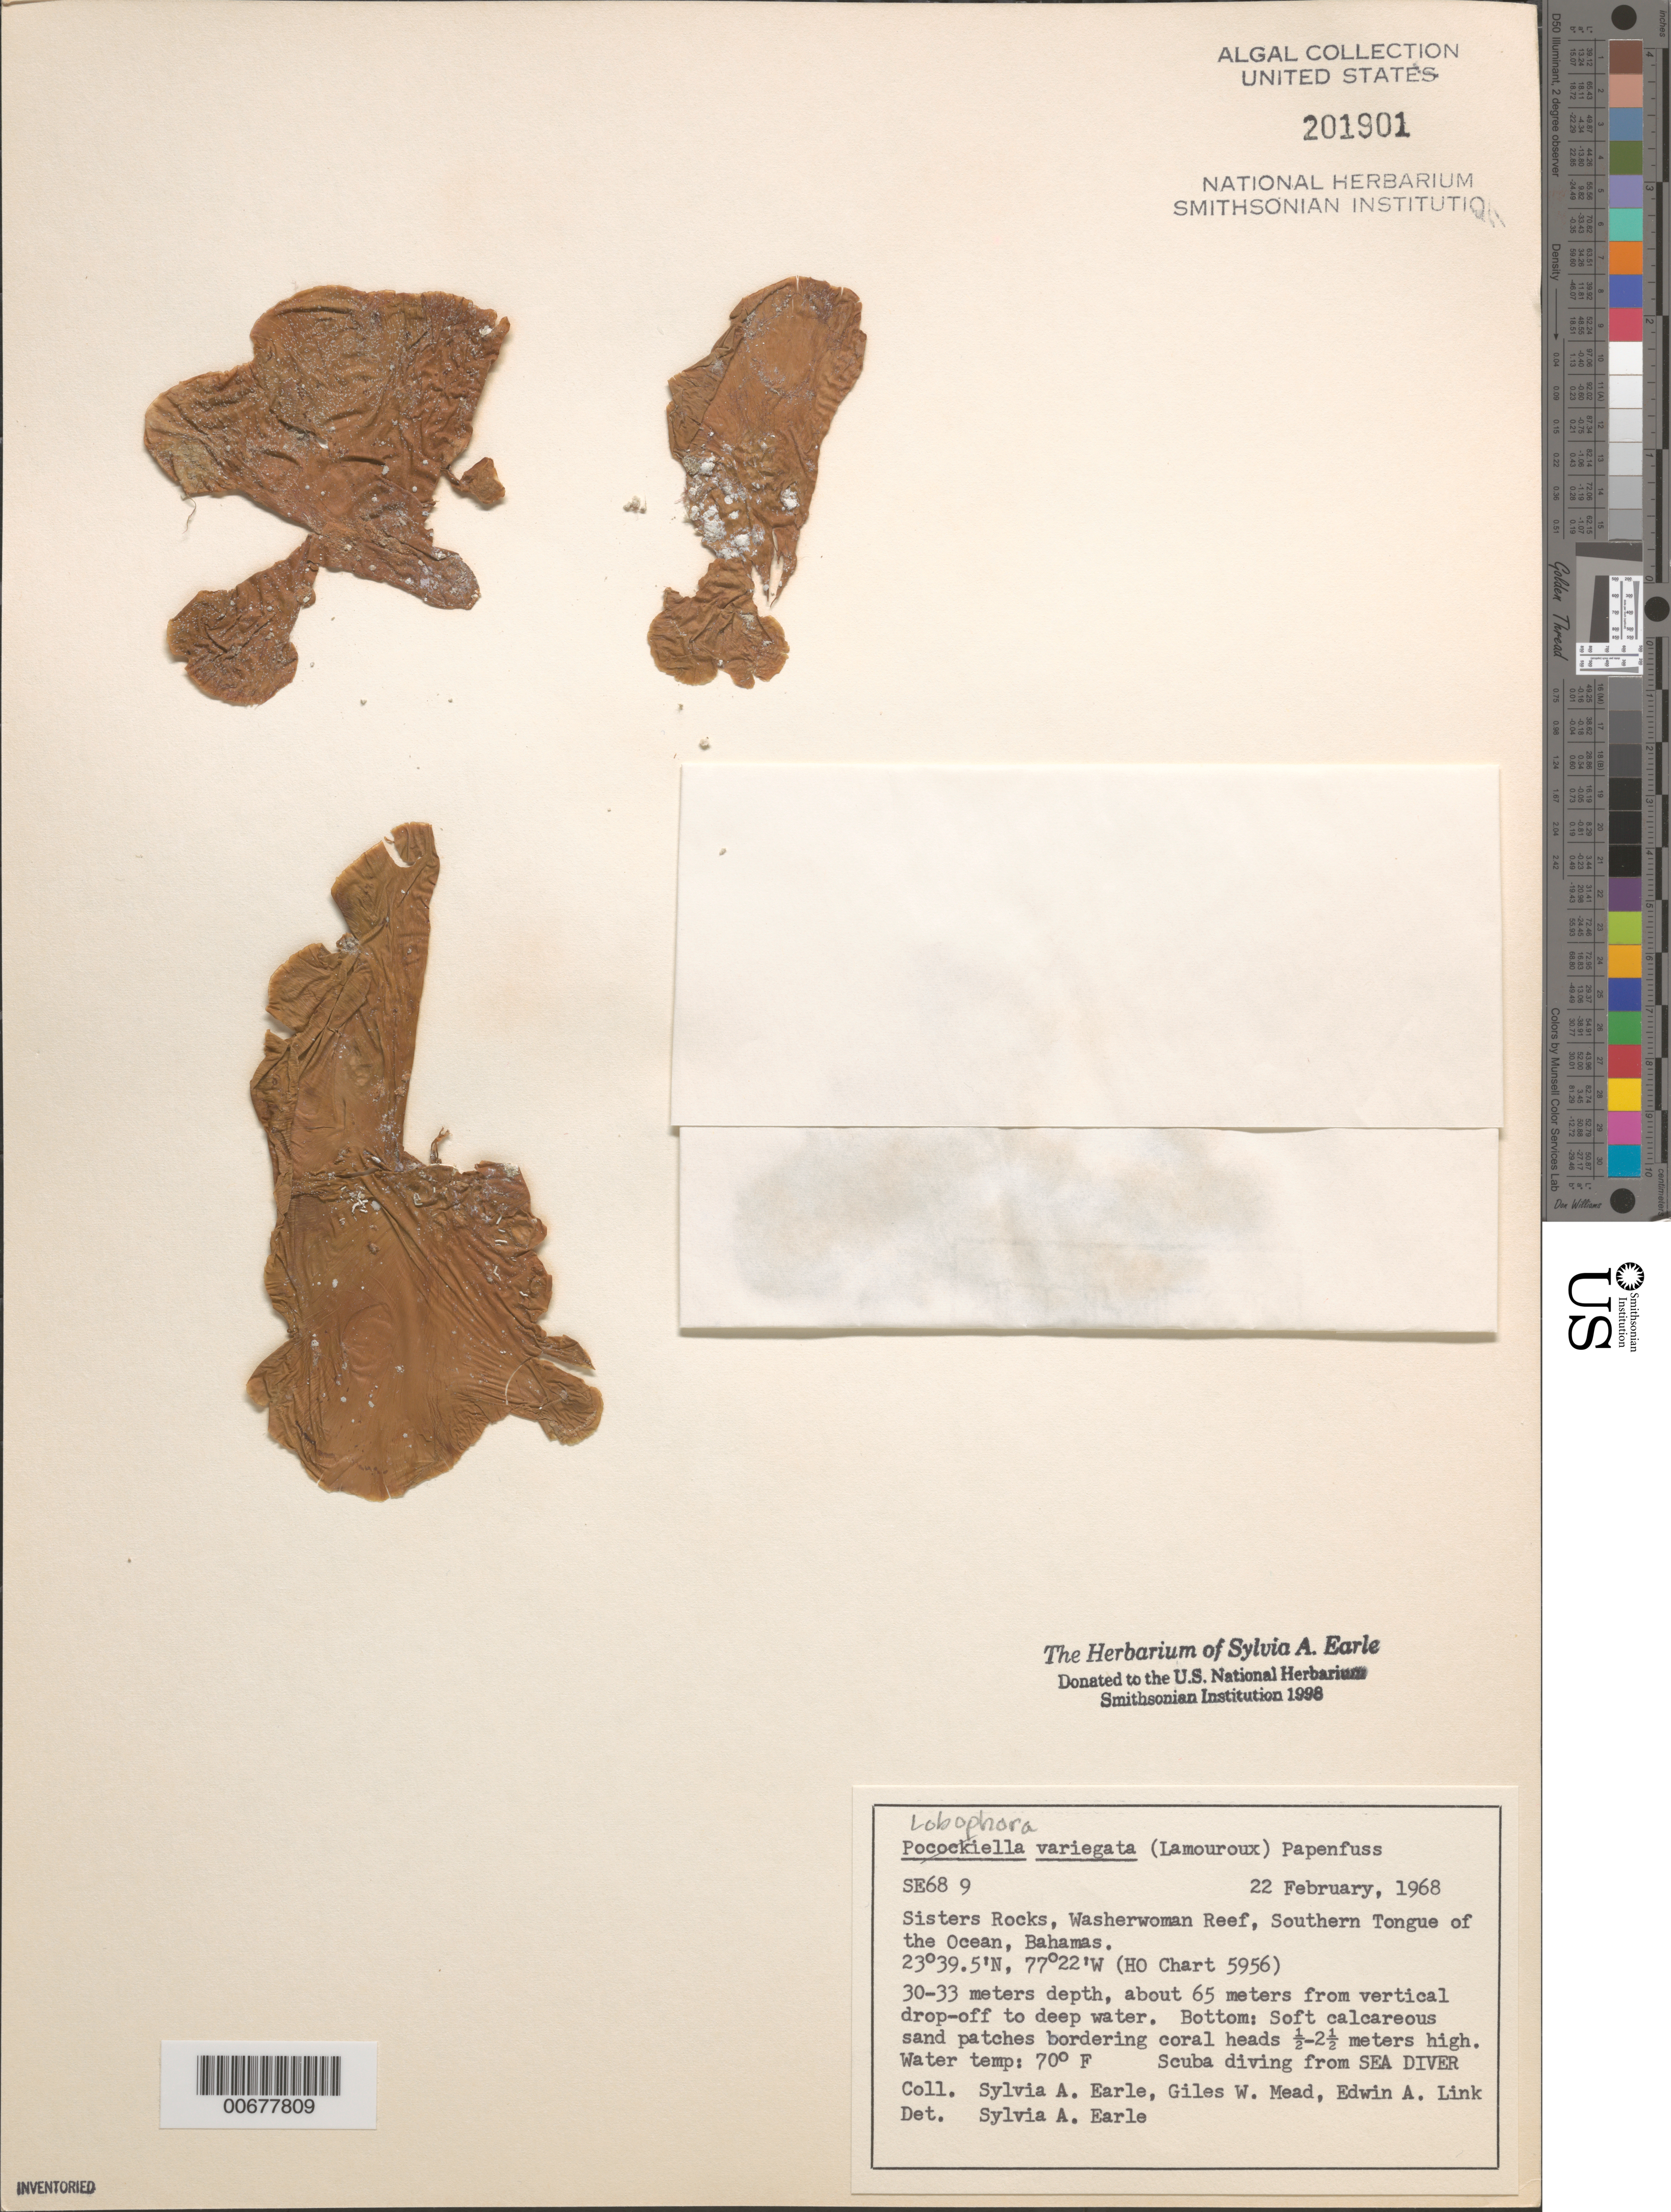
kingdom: Chromista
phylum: Ochrophyta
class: Phaeophyceae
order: Dictyotales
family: Dictyotaceae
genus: Lobophora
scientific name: Lobophora variegata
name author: (J.V.Lamouroux) Womersley & E.C. Oliveira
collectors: S. A. Earle, G. W. Mead & E. A. Link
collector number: SE 689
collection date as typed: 22 Feb 1968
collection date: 1968-02-22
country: Bahamas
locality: Sisters Rocks, Washerwoman Reef, Southern Tongue of the Ocean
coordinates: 23 39.5' N, 77 22' W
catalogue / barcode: US 201901